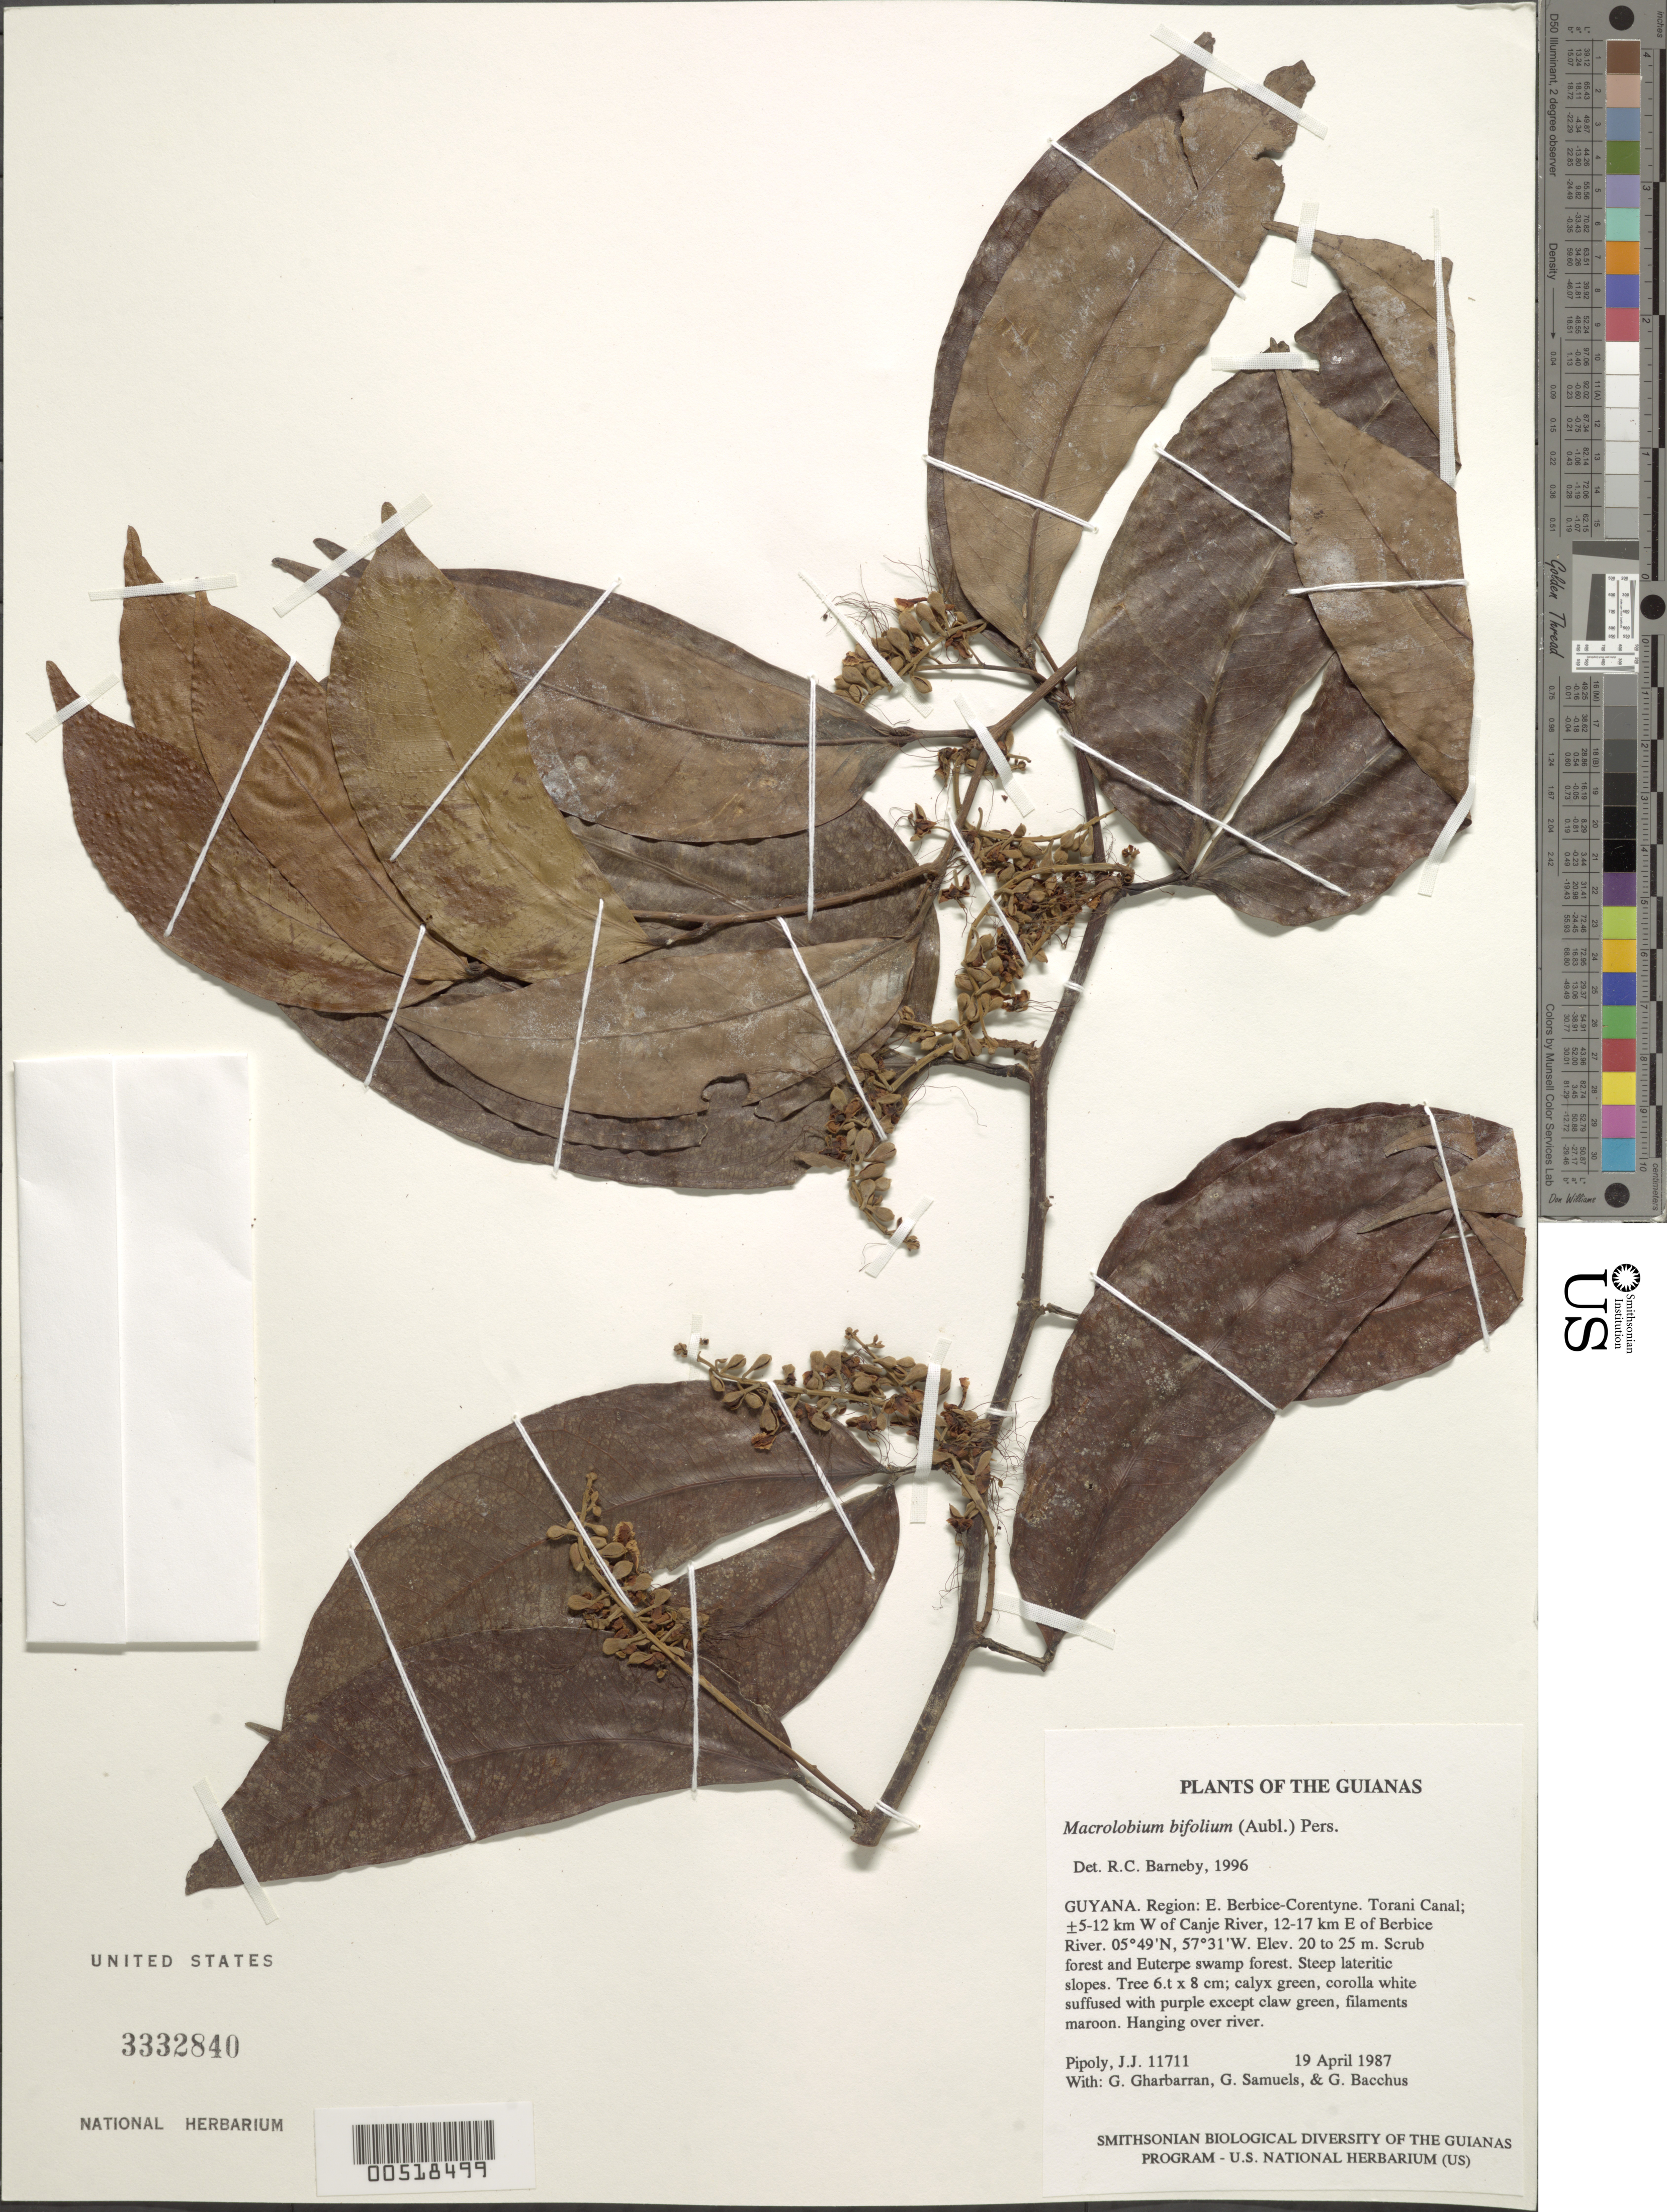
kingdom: Plantae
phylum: Tracheophyta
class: Magnoliopsida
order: Fabales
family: Fabaceae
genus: Macrolobium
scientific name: Macrolobium bifolium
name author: (Aubl.) Pers.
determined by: Barneby, Rupert C., (NY)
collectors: J. J. Pipoly, G. Gharbarran, G. Samuels & G. Bacchus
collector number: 11711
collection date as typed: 19 April 1987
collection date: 1987-04-19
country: Guyana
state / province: E. Berbice-Corentyne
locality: Torani Canal; ±5-12 km W of Canje River, 12-17 km E of Berbice River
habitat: Scrub forest and Euterpe Swamp forestSteep lateritic slopes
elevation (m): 20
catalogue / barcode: US 3332840